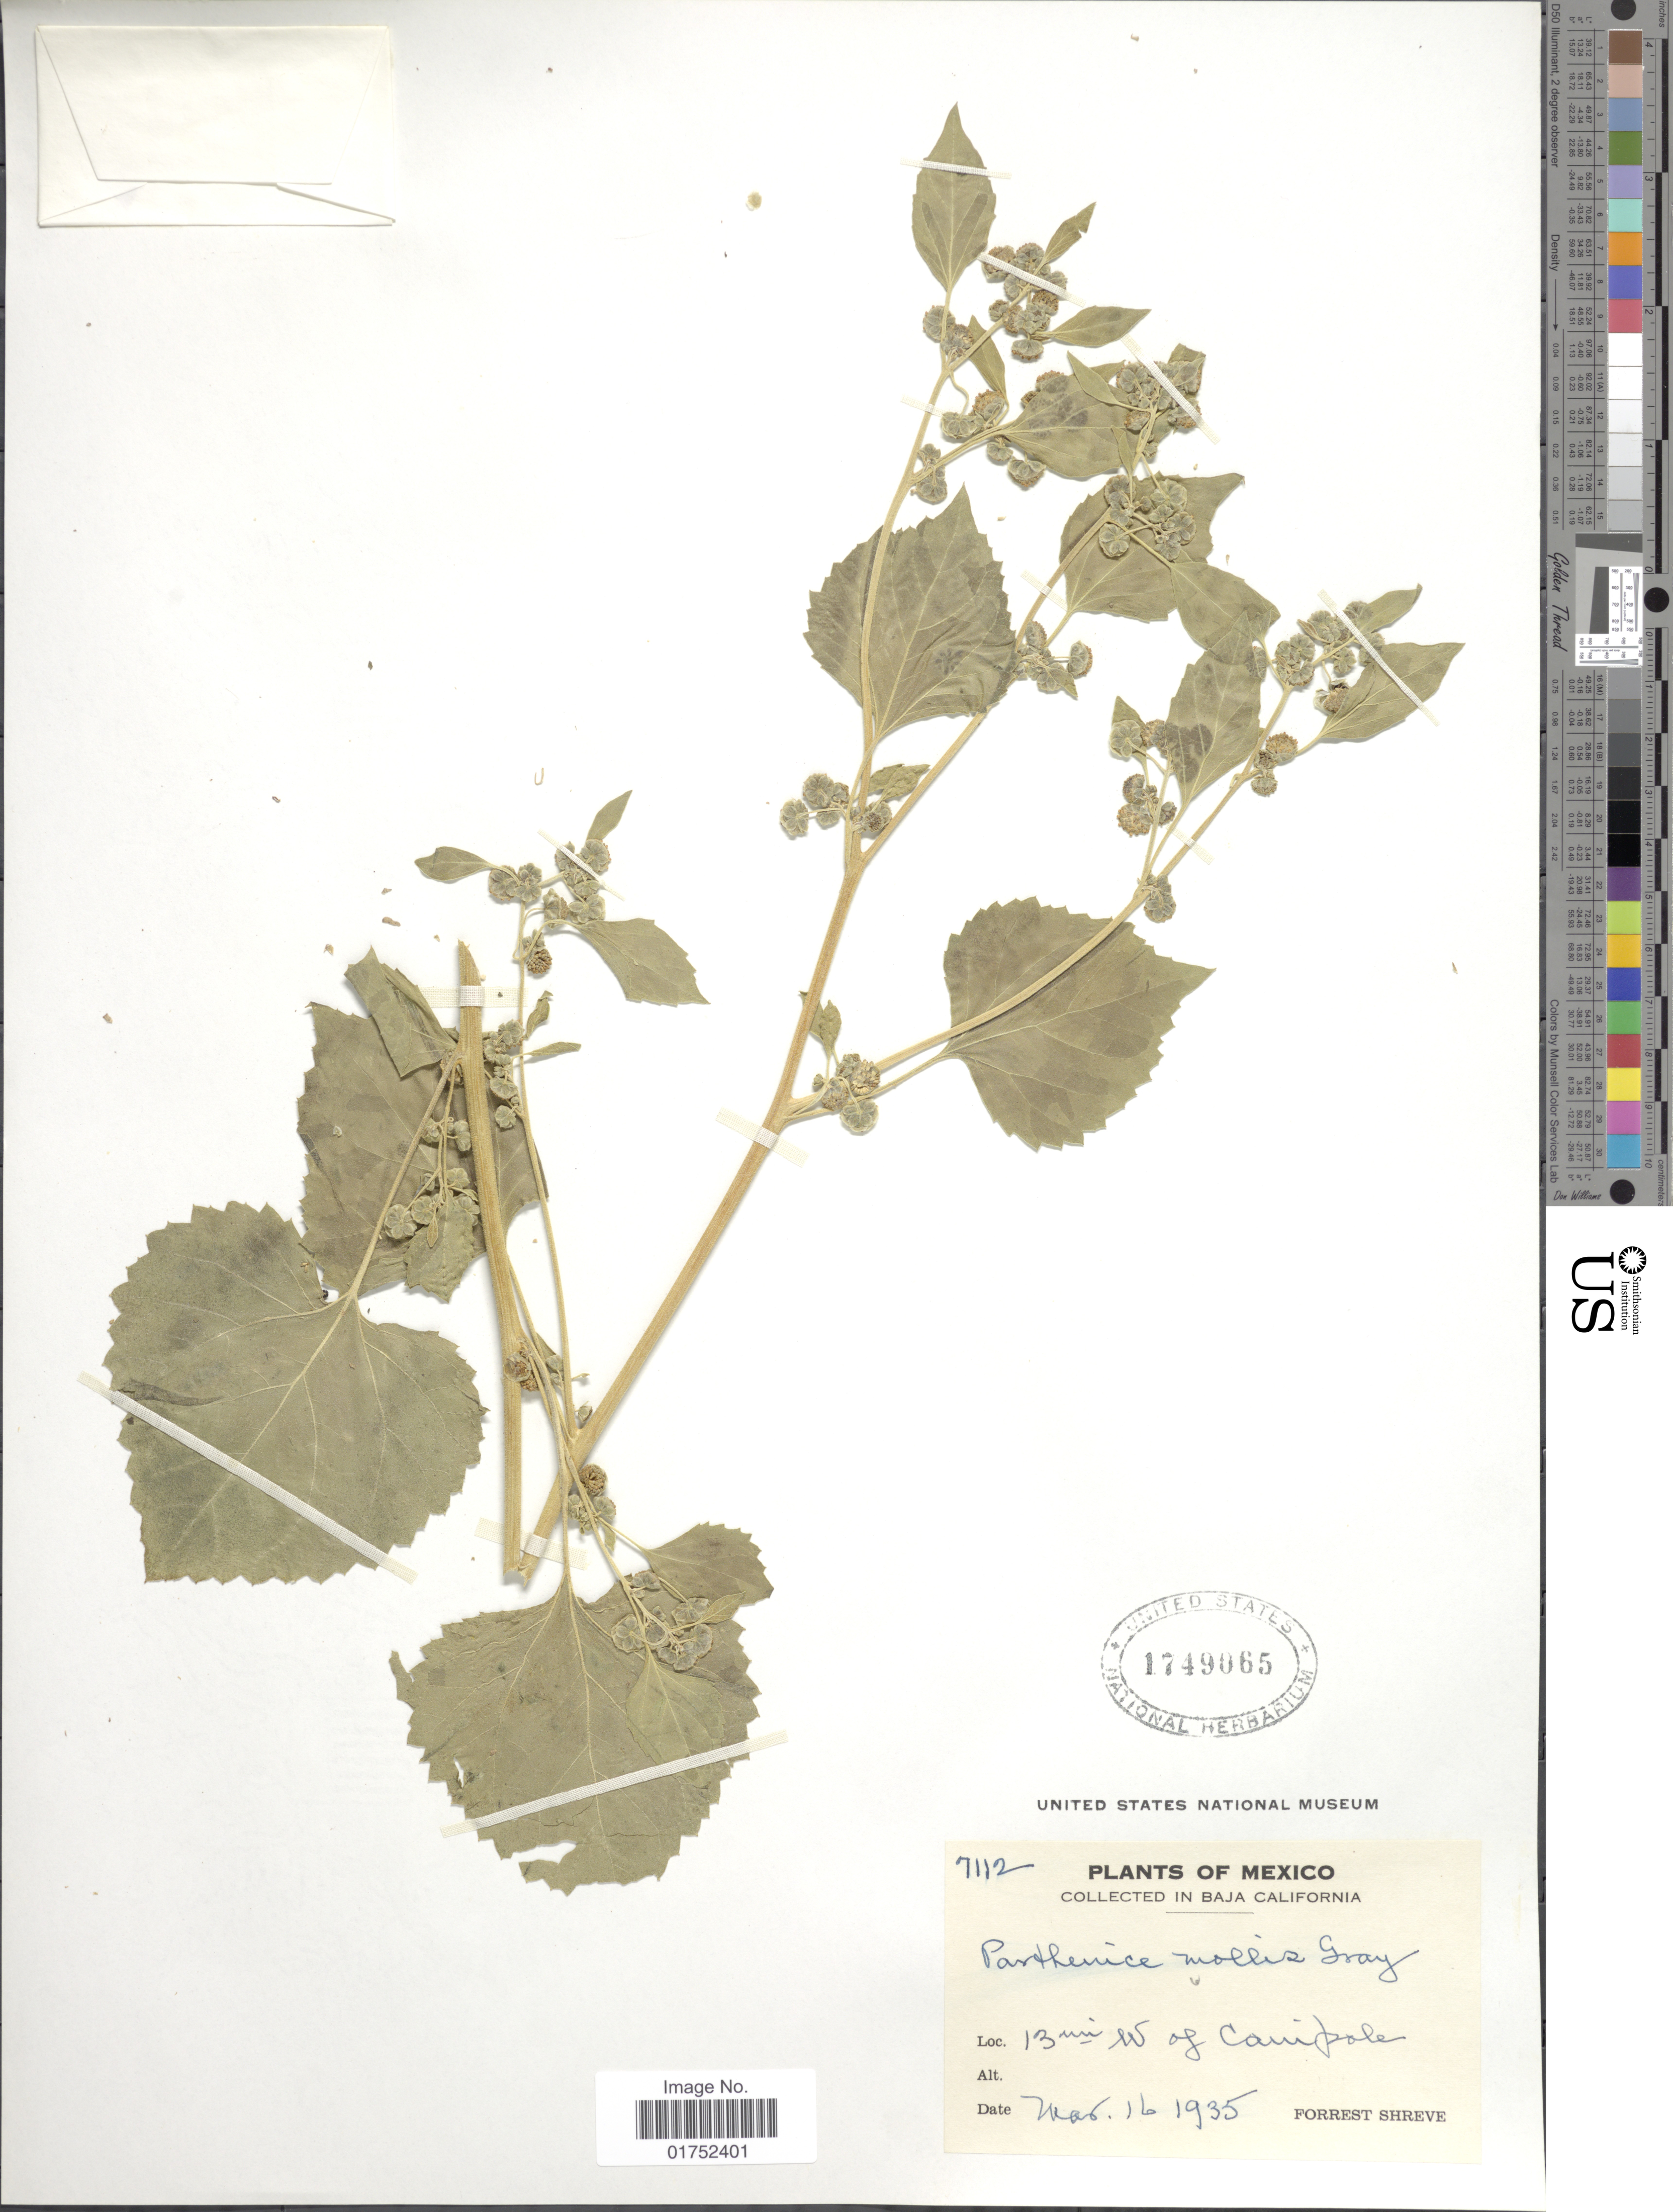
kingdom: Plantae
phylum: Tracheophyta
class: Magnoliopsida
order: Asterales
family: Asteraceae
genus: Parthenice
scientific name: Parthenice mollis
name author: A. Gray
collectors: F. Shreve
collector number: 7112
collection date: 1935-03-16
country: Mexico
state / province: Baja California Sur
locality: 13 mi W of Canipole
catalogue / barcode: US 1749065